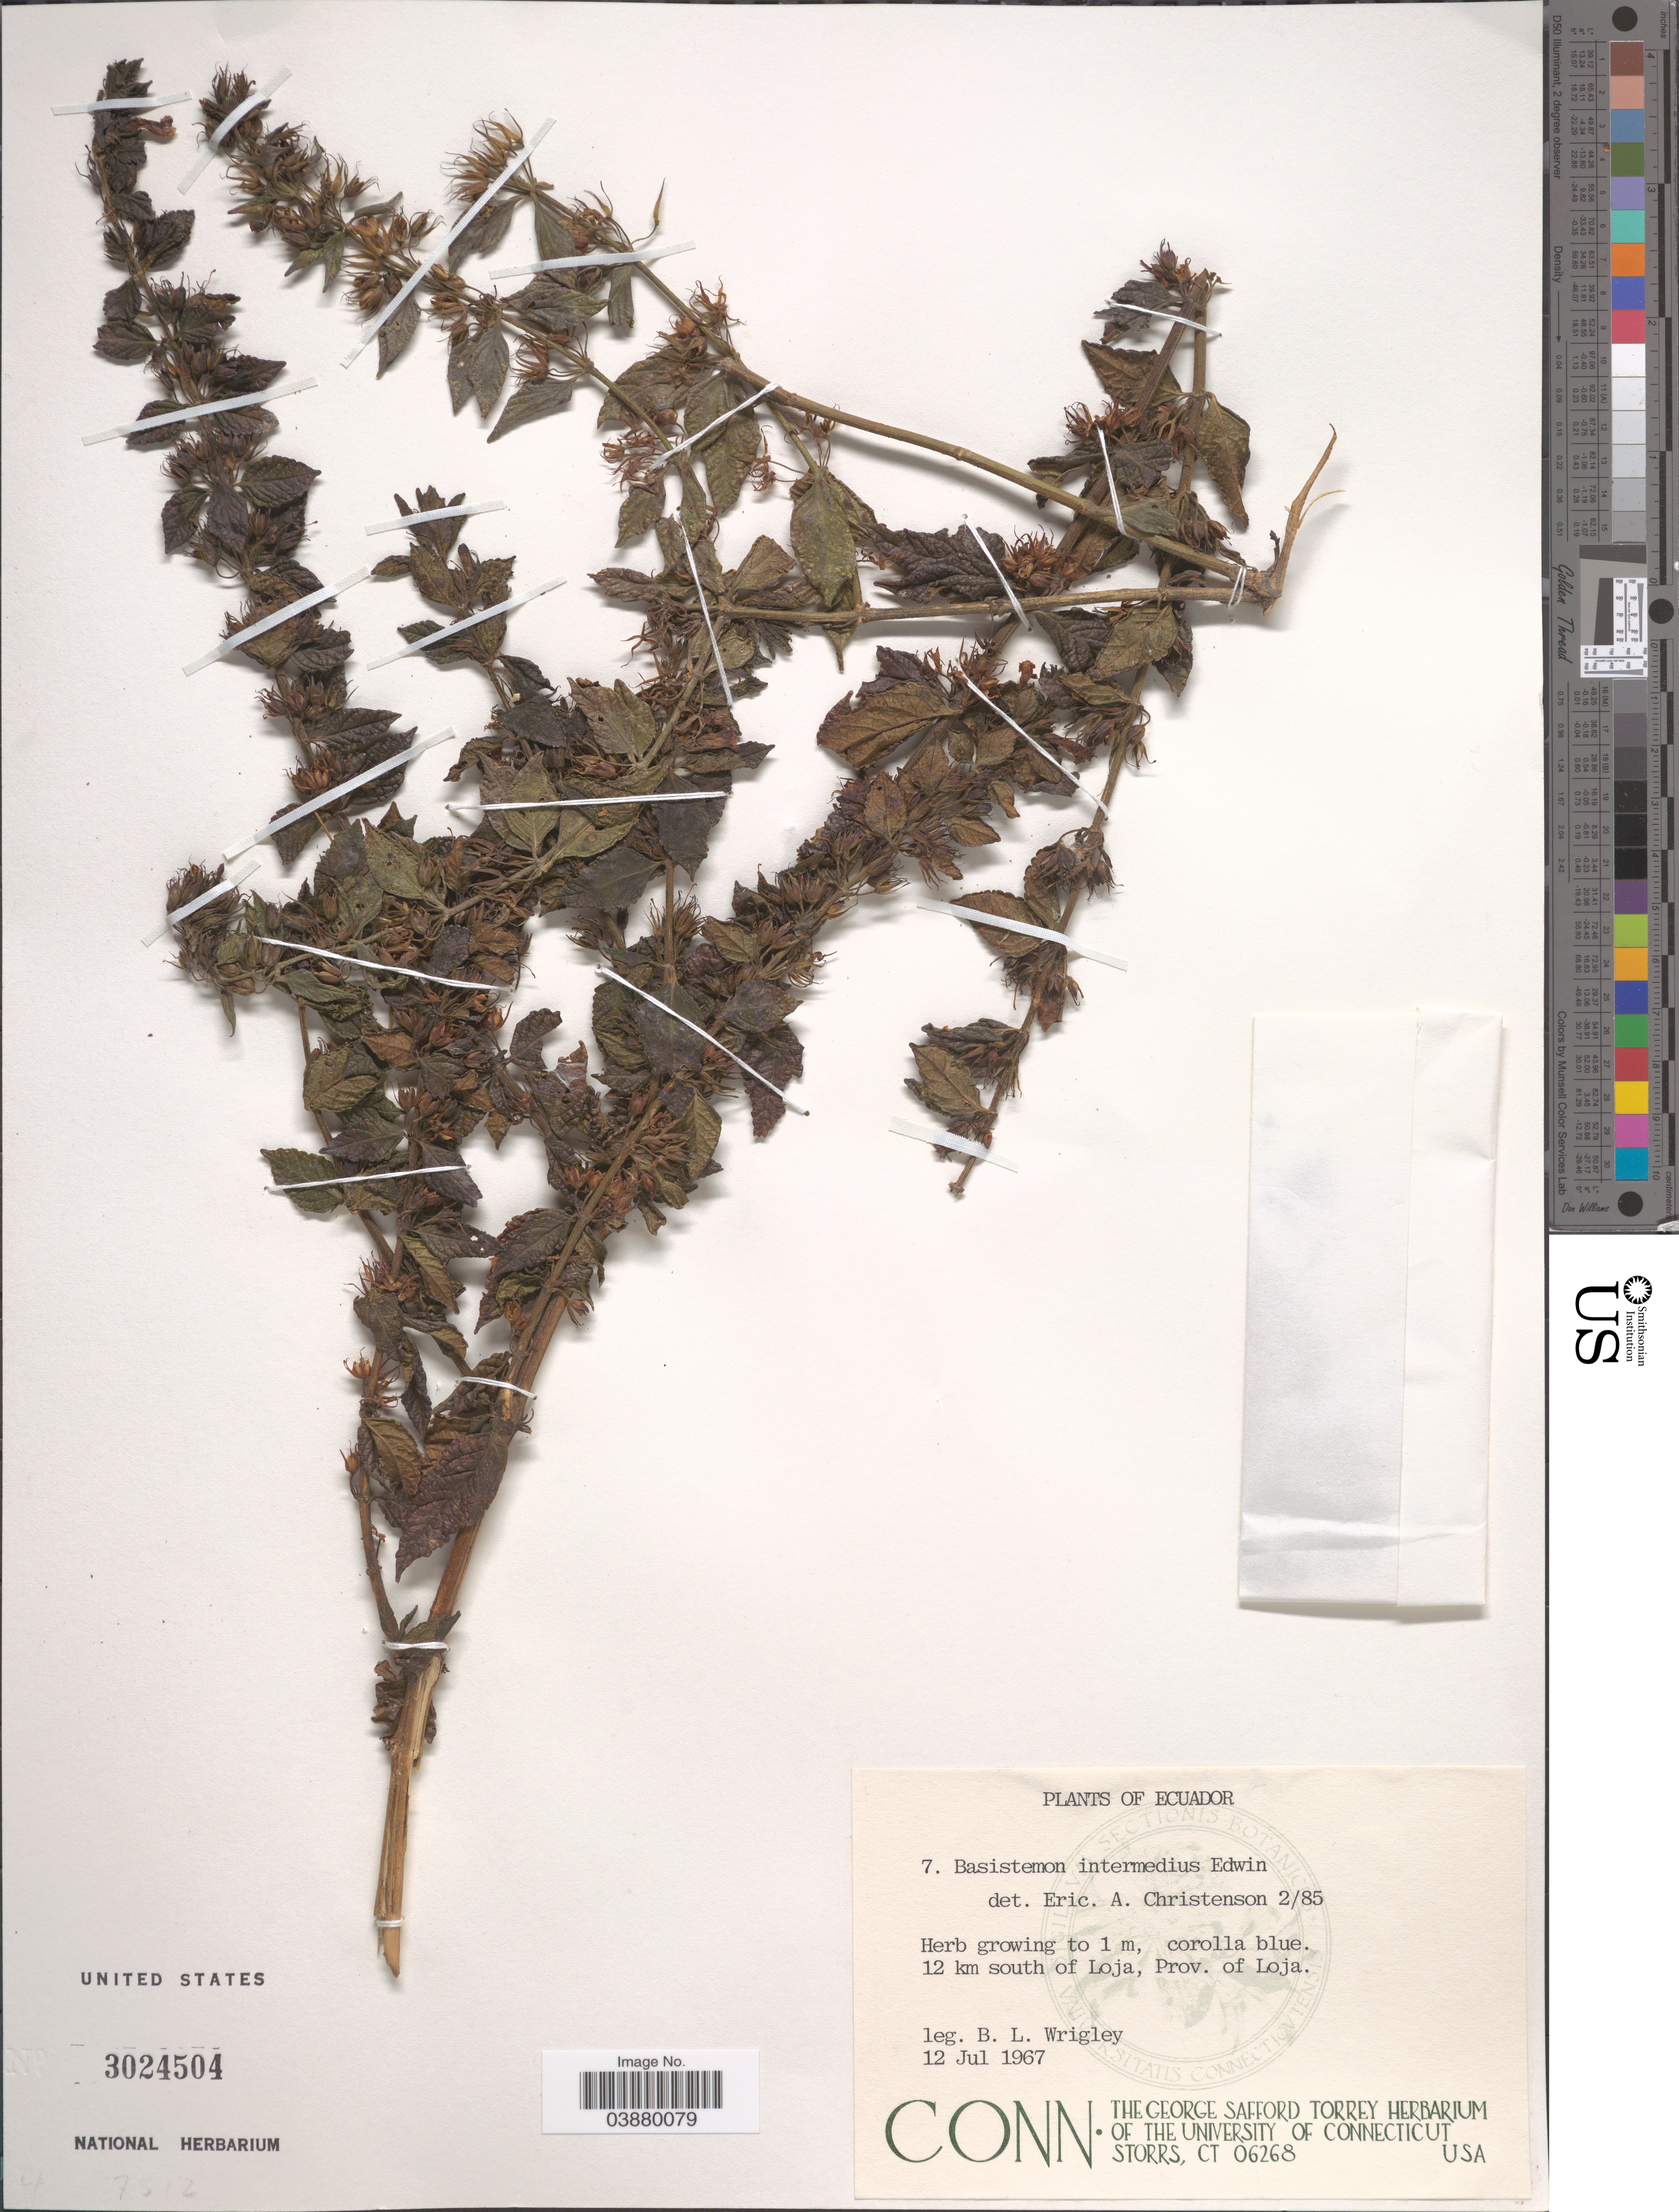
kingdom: Plantae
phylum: Tracheophyta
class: Magnoliopsida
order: Lamiales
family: Plantaginaceae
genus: Basistemon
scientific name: Basistemon intermedius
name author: Edwin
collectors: B. L. Wrigley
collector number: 7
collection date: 1967-07-12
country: Ecuador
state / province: Loja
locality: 12 km south of Loja.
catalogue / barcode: US 3024504